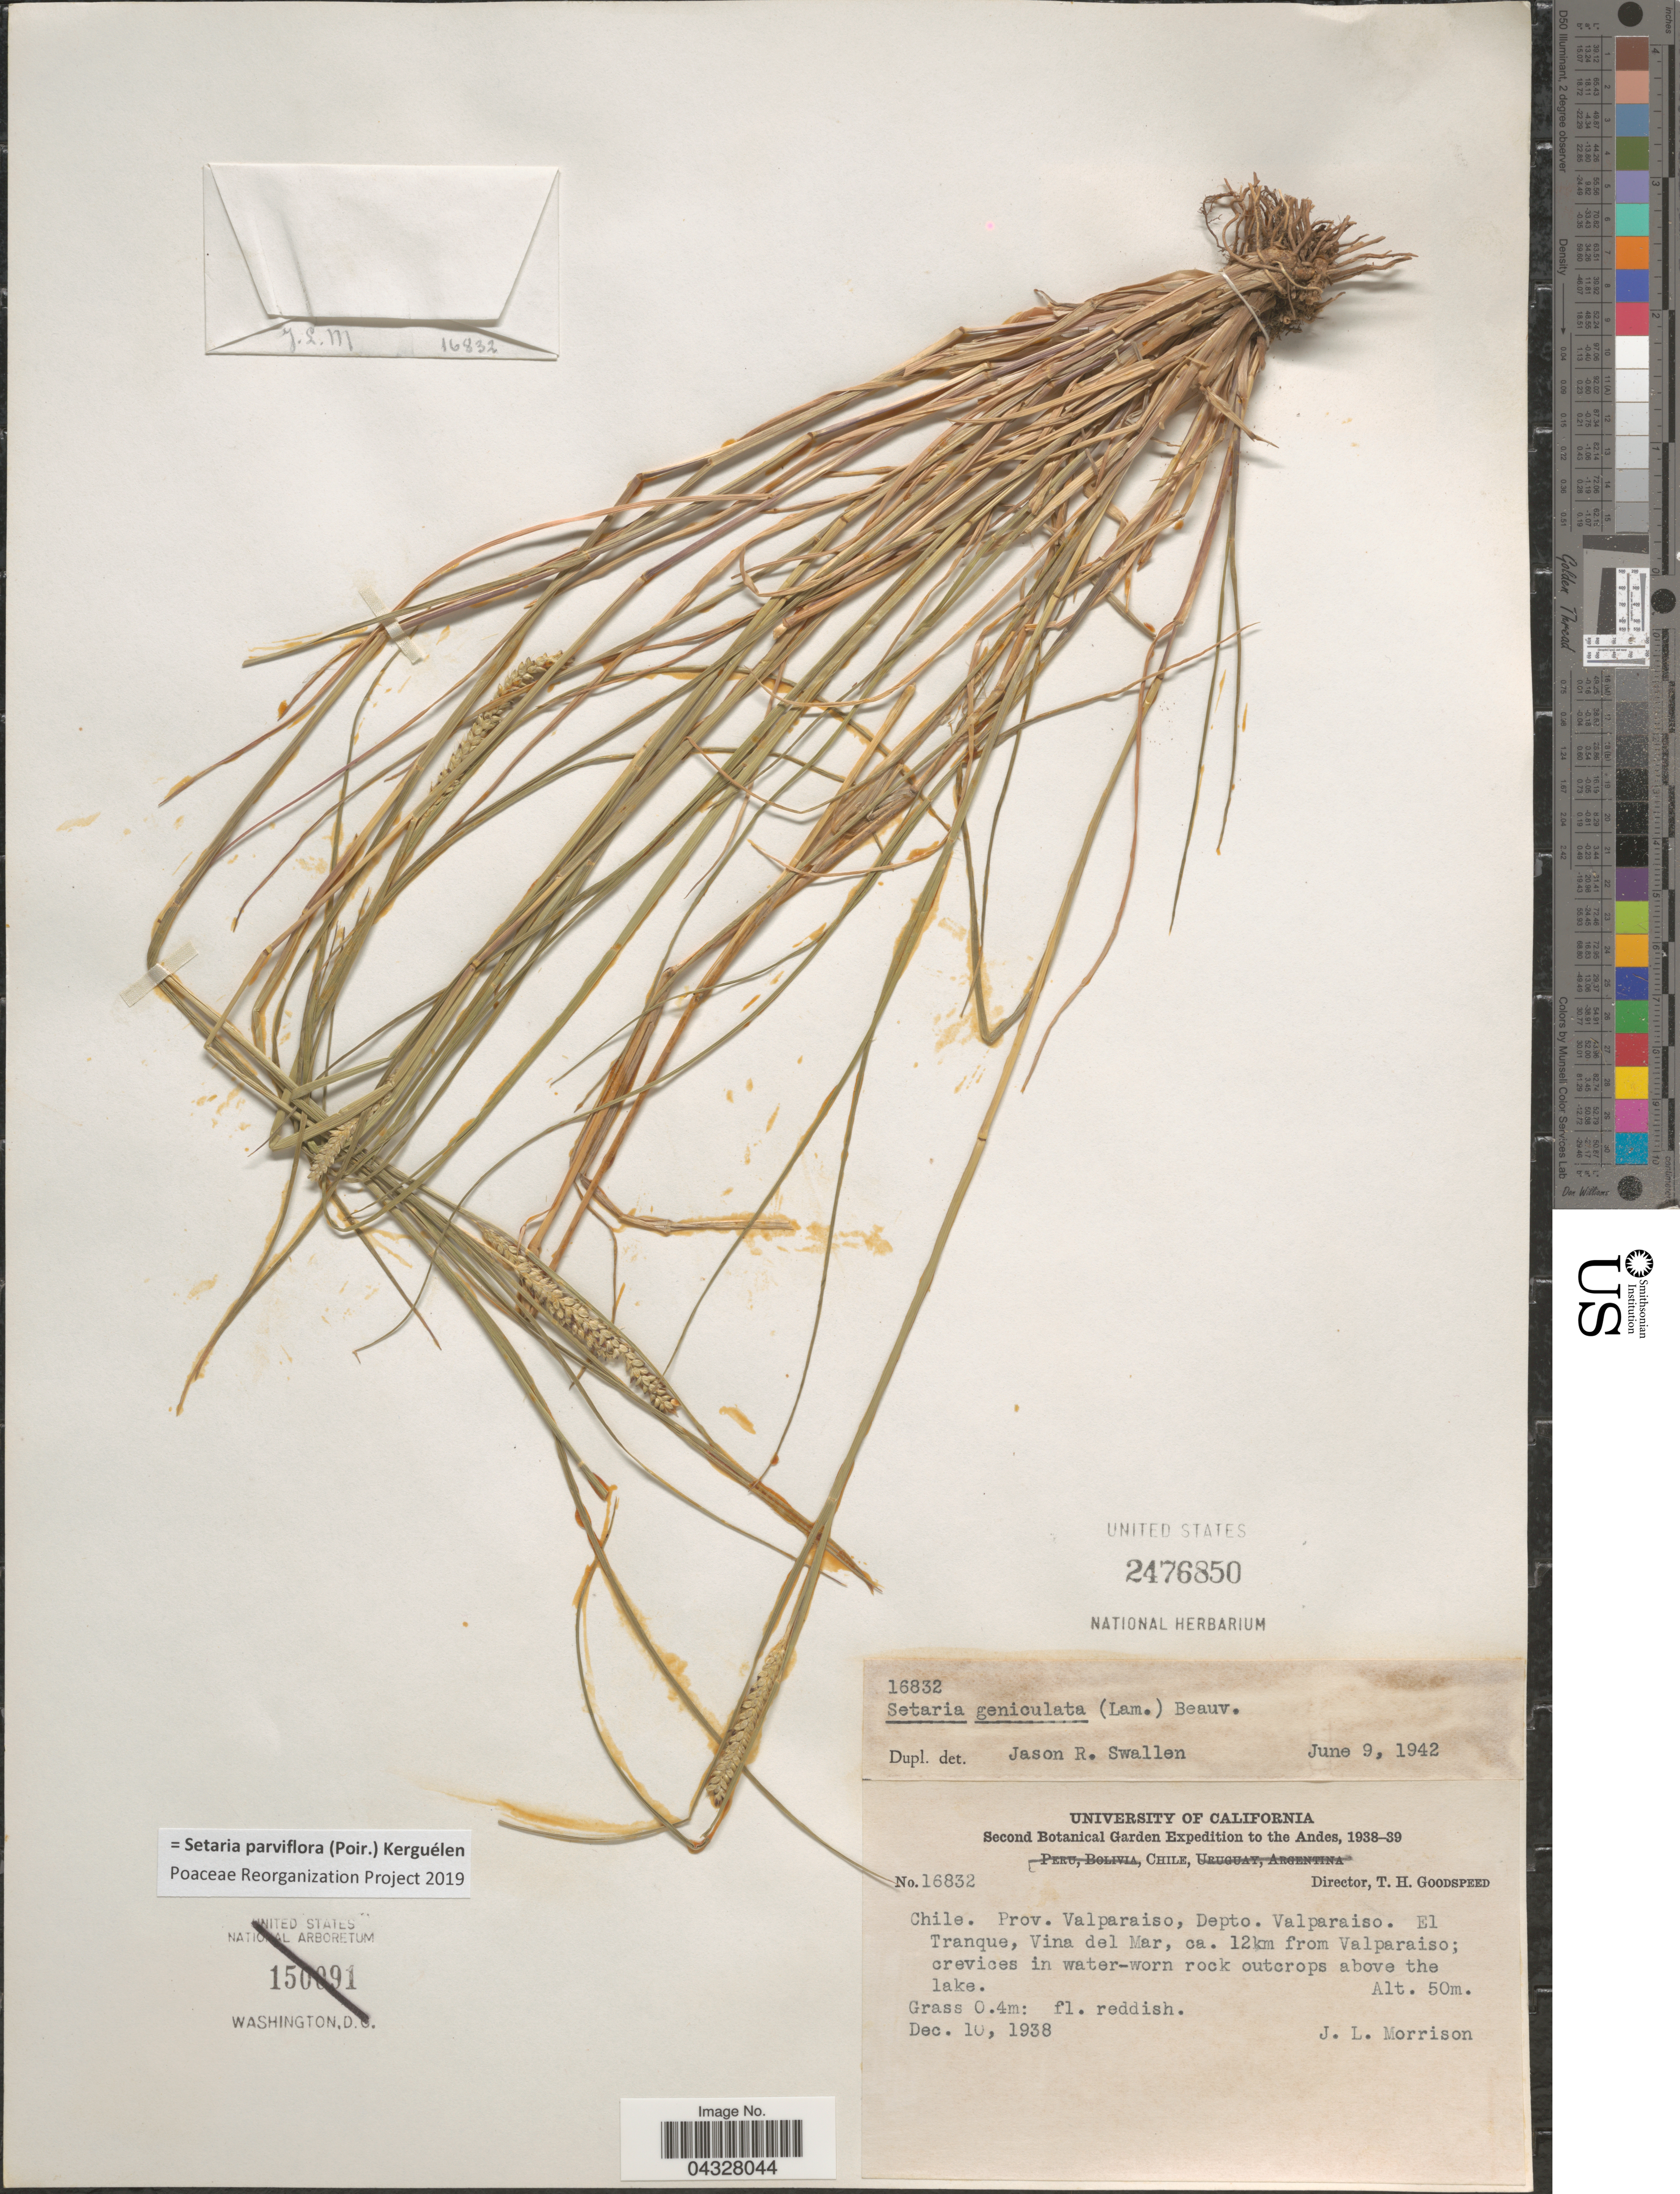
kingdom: Plantae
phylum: Tracheophyta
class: Liliopsida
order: Poales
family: Poaceae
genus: Setaria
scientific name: Setaria parviflora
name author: (Poir.) Kerguélen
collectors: J. Morrison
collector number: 16832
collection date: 1938-12-10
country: Chile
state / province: Valparaíso (V)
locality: Prov. Valparaiso, Depto. Valparaiso. El Tranque, Vina del Mar, ca. 12km from Valparaiso.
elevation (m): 50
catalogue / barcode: US 2476850